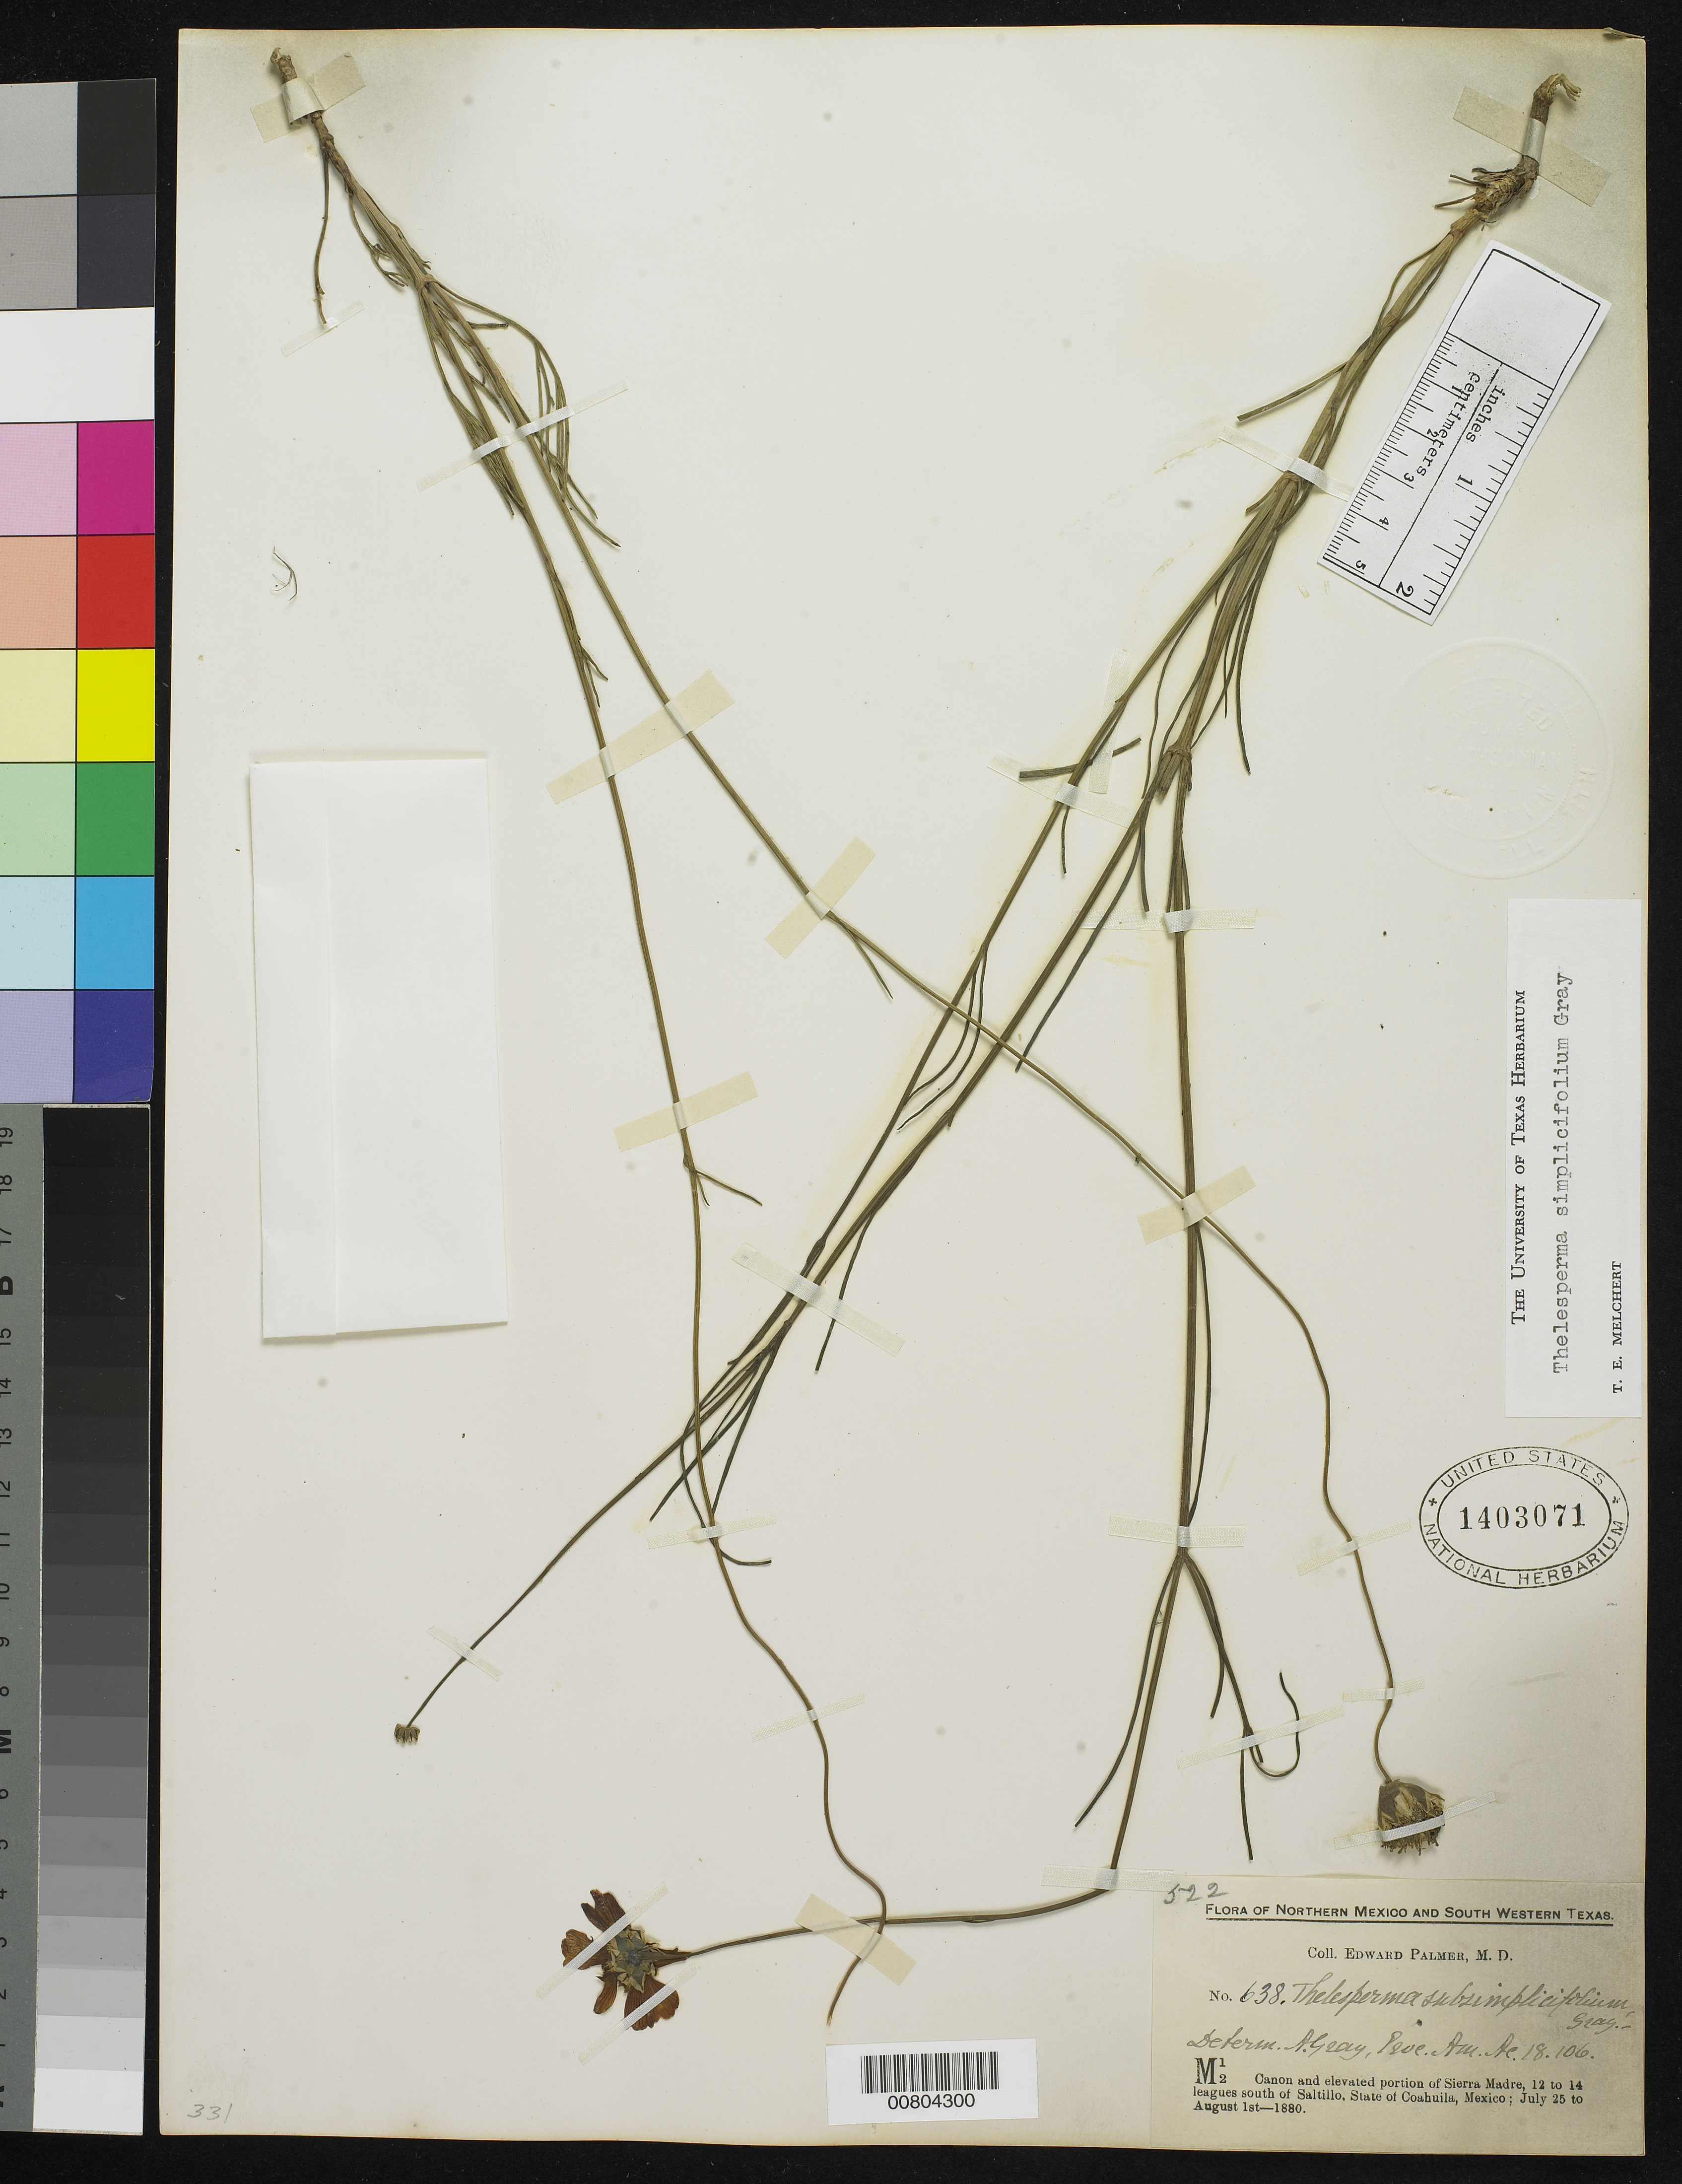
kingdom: Plantae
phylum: Tracheophyta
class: Magnoliopsida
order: Asterales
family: Asteraceae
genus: Thelesperma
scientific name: Thelesperma simplicifolium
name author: A. Gray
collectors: E. Palmer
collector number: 638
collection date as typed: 25 Jul 1880 to 01 Aug 1880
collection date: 1880-07-25/1880-08-01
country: Mexico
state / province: Coahuila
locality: M12. Cañon and elevated portion of Sierra Madre, 12 to 14 leagues south of Saltillo, Coahuila.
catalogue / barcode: US 1403071